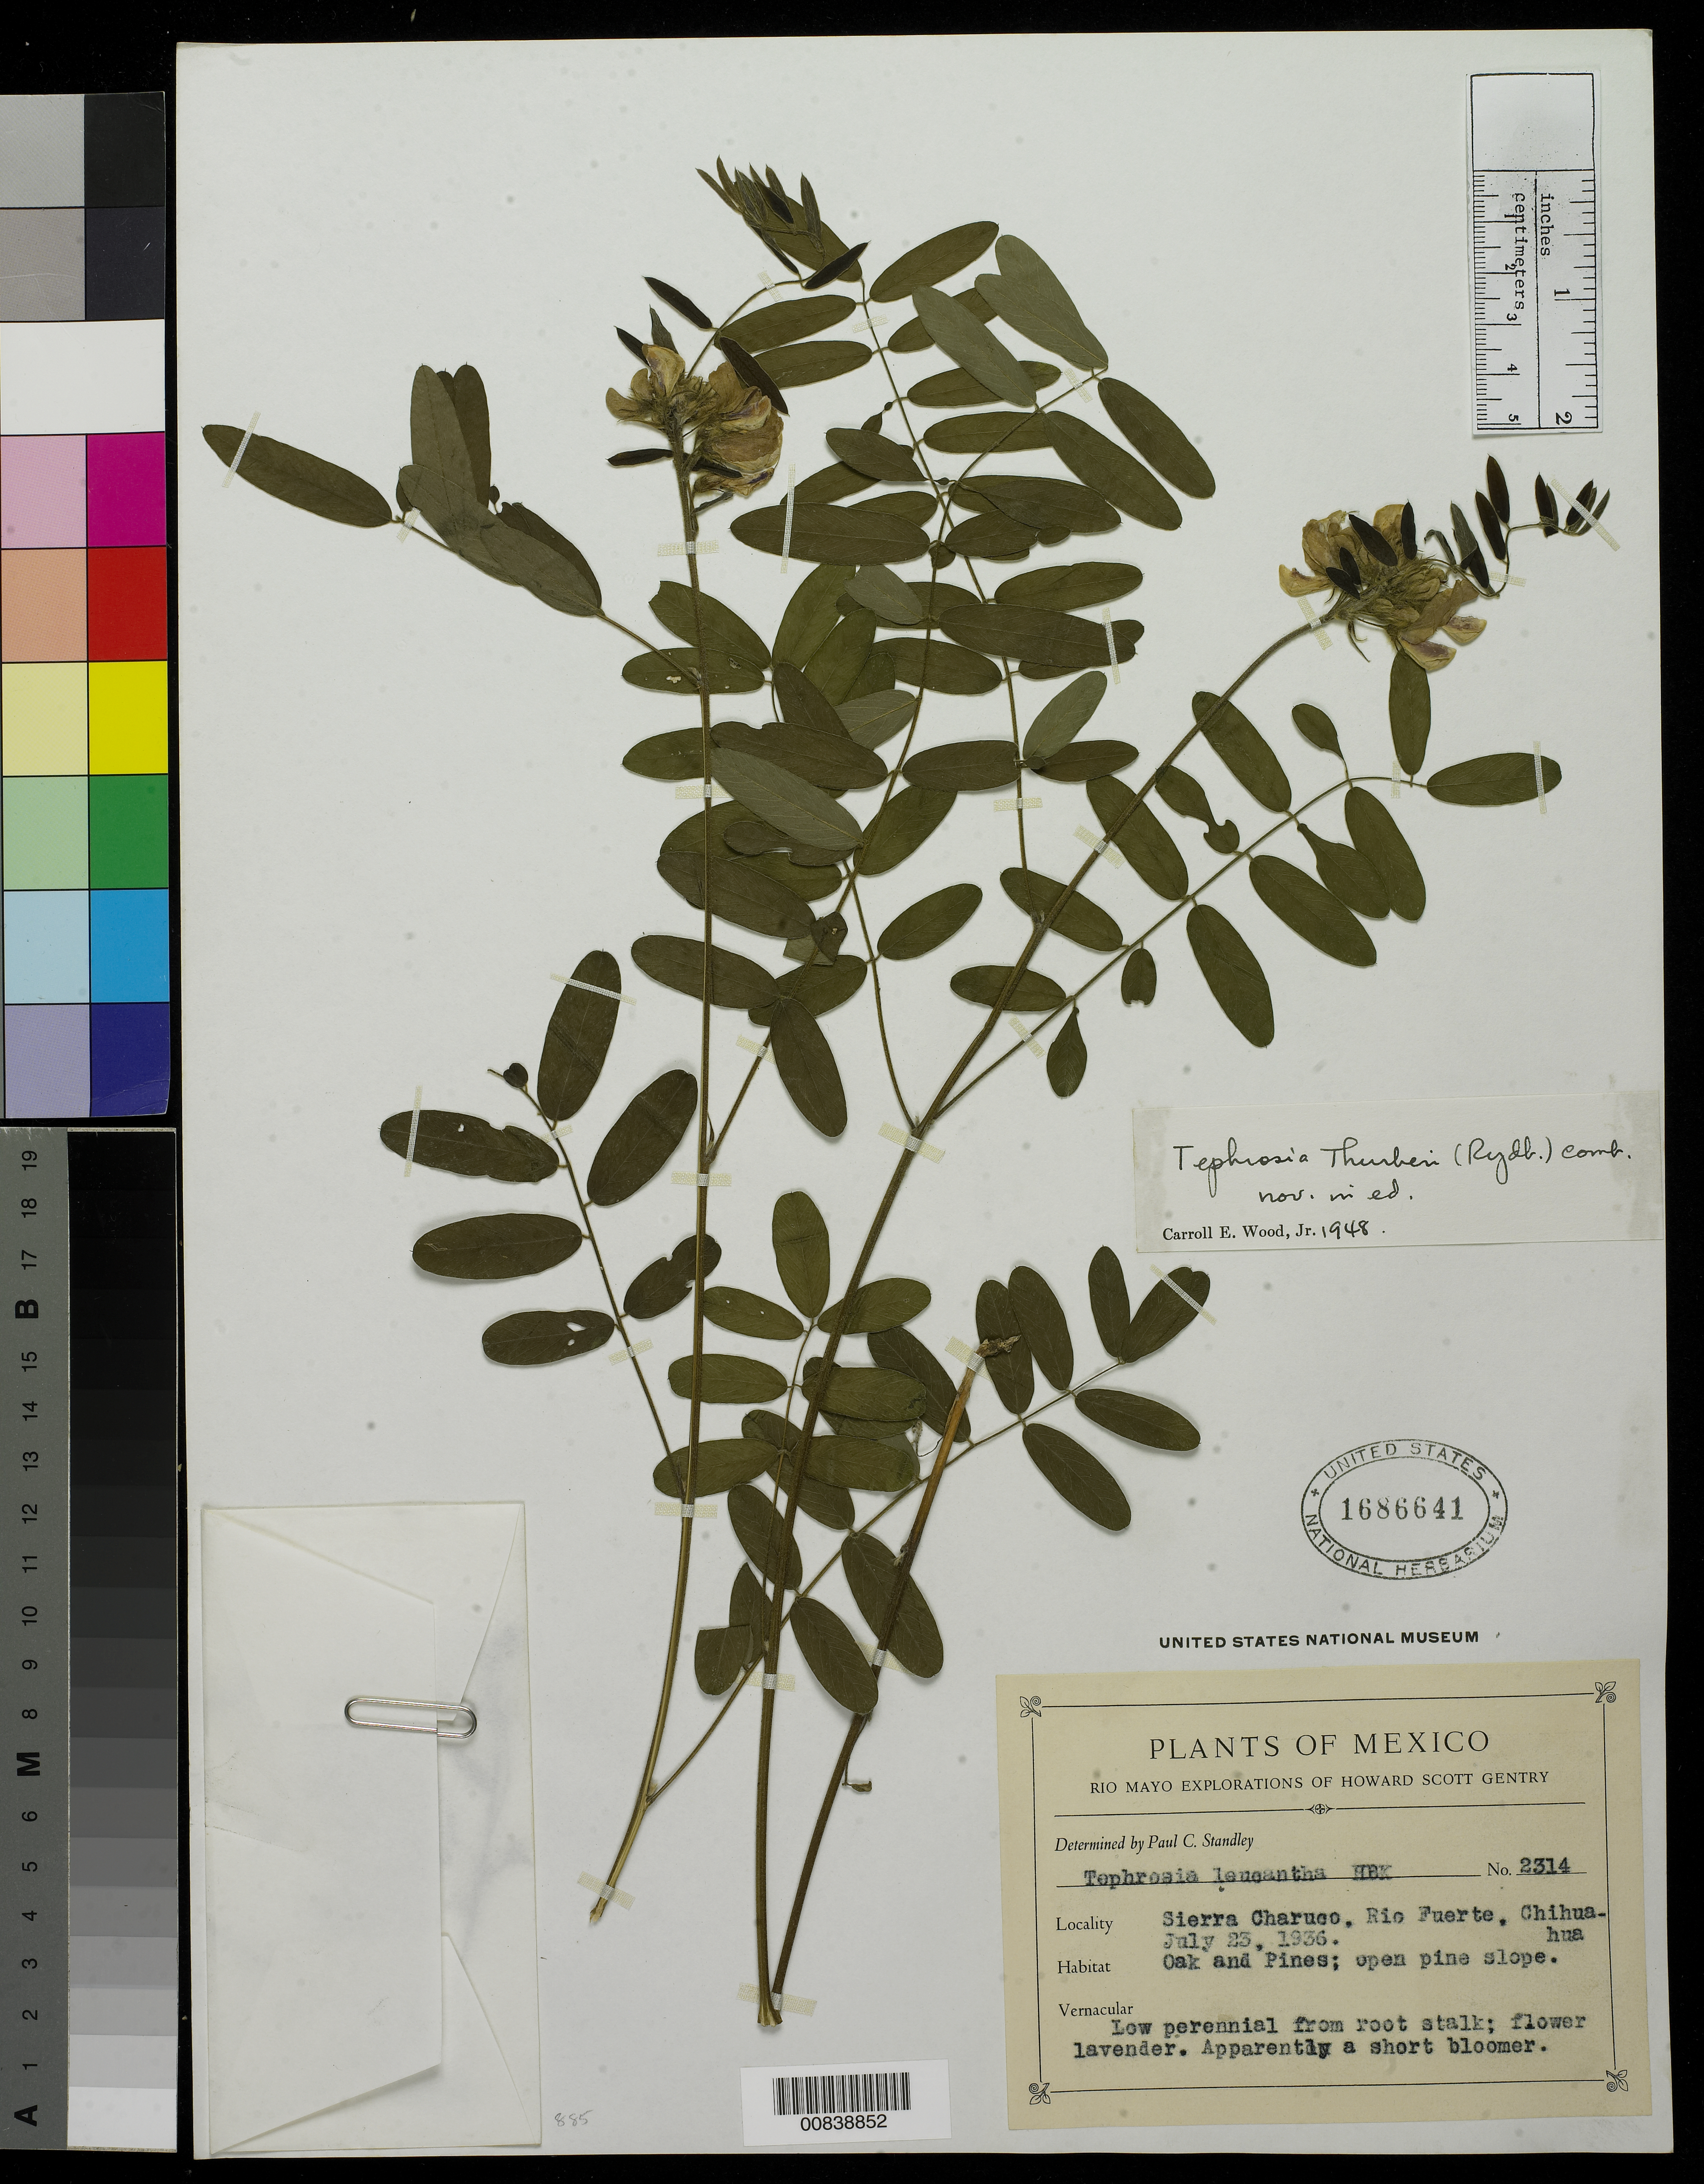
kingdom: Plantae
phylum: Tracheophyta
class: Magnoliopsida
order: Fabales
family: Fabaceae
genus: Tephrosia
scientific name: Tephrosia thurberi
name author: (Rydb.) C.E. Wood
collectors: H. S. Gentry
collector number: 2314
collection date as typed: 23 Jul 1936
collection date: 1936-07-23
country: Mexico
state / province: Chihuahua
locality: Sierra Charuco, Río Fuerte, Chihuahua.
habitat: Oak and Pines; open pine slope.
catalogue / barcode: US 1686641